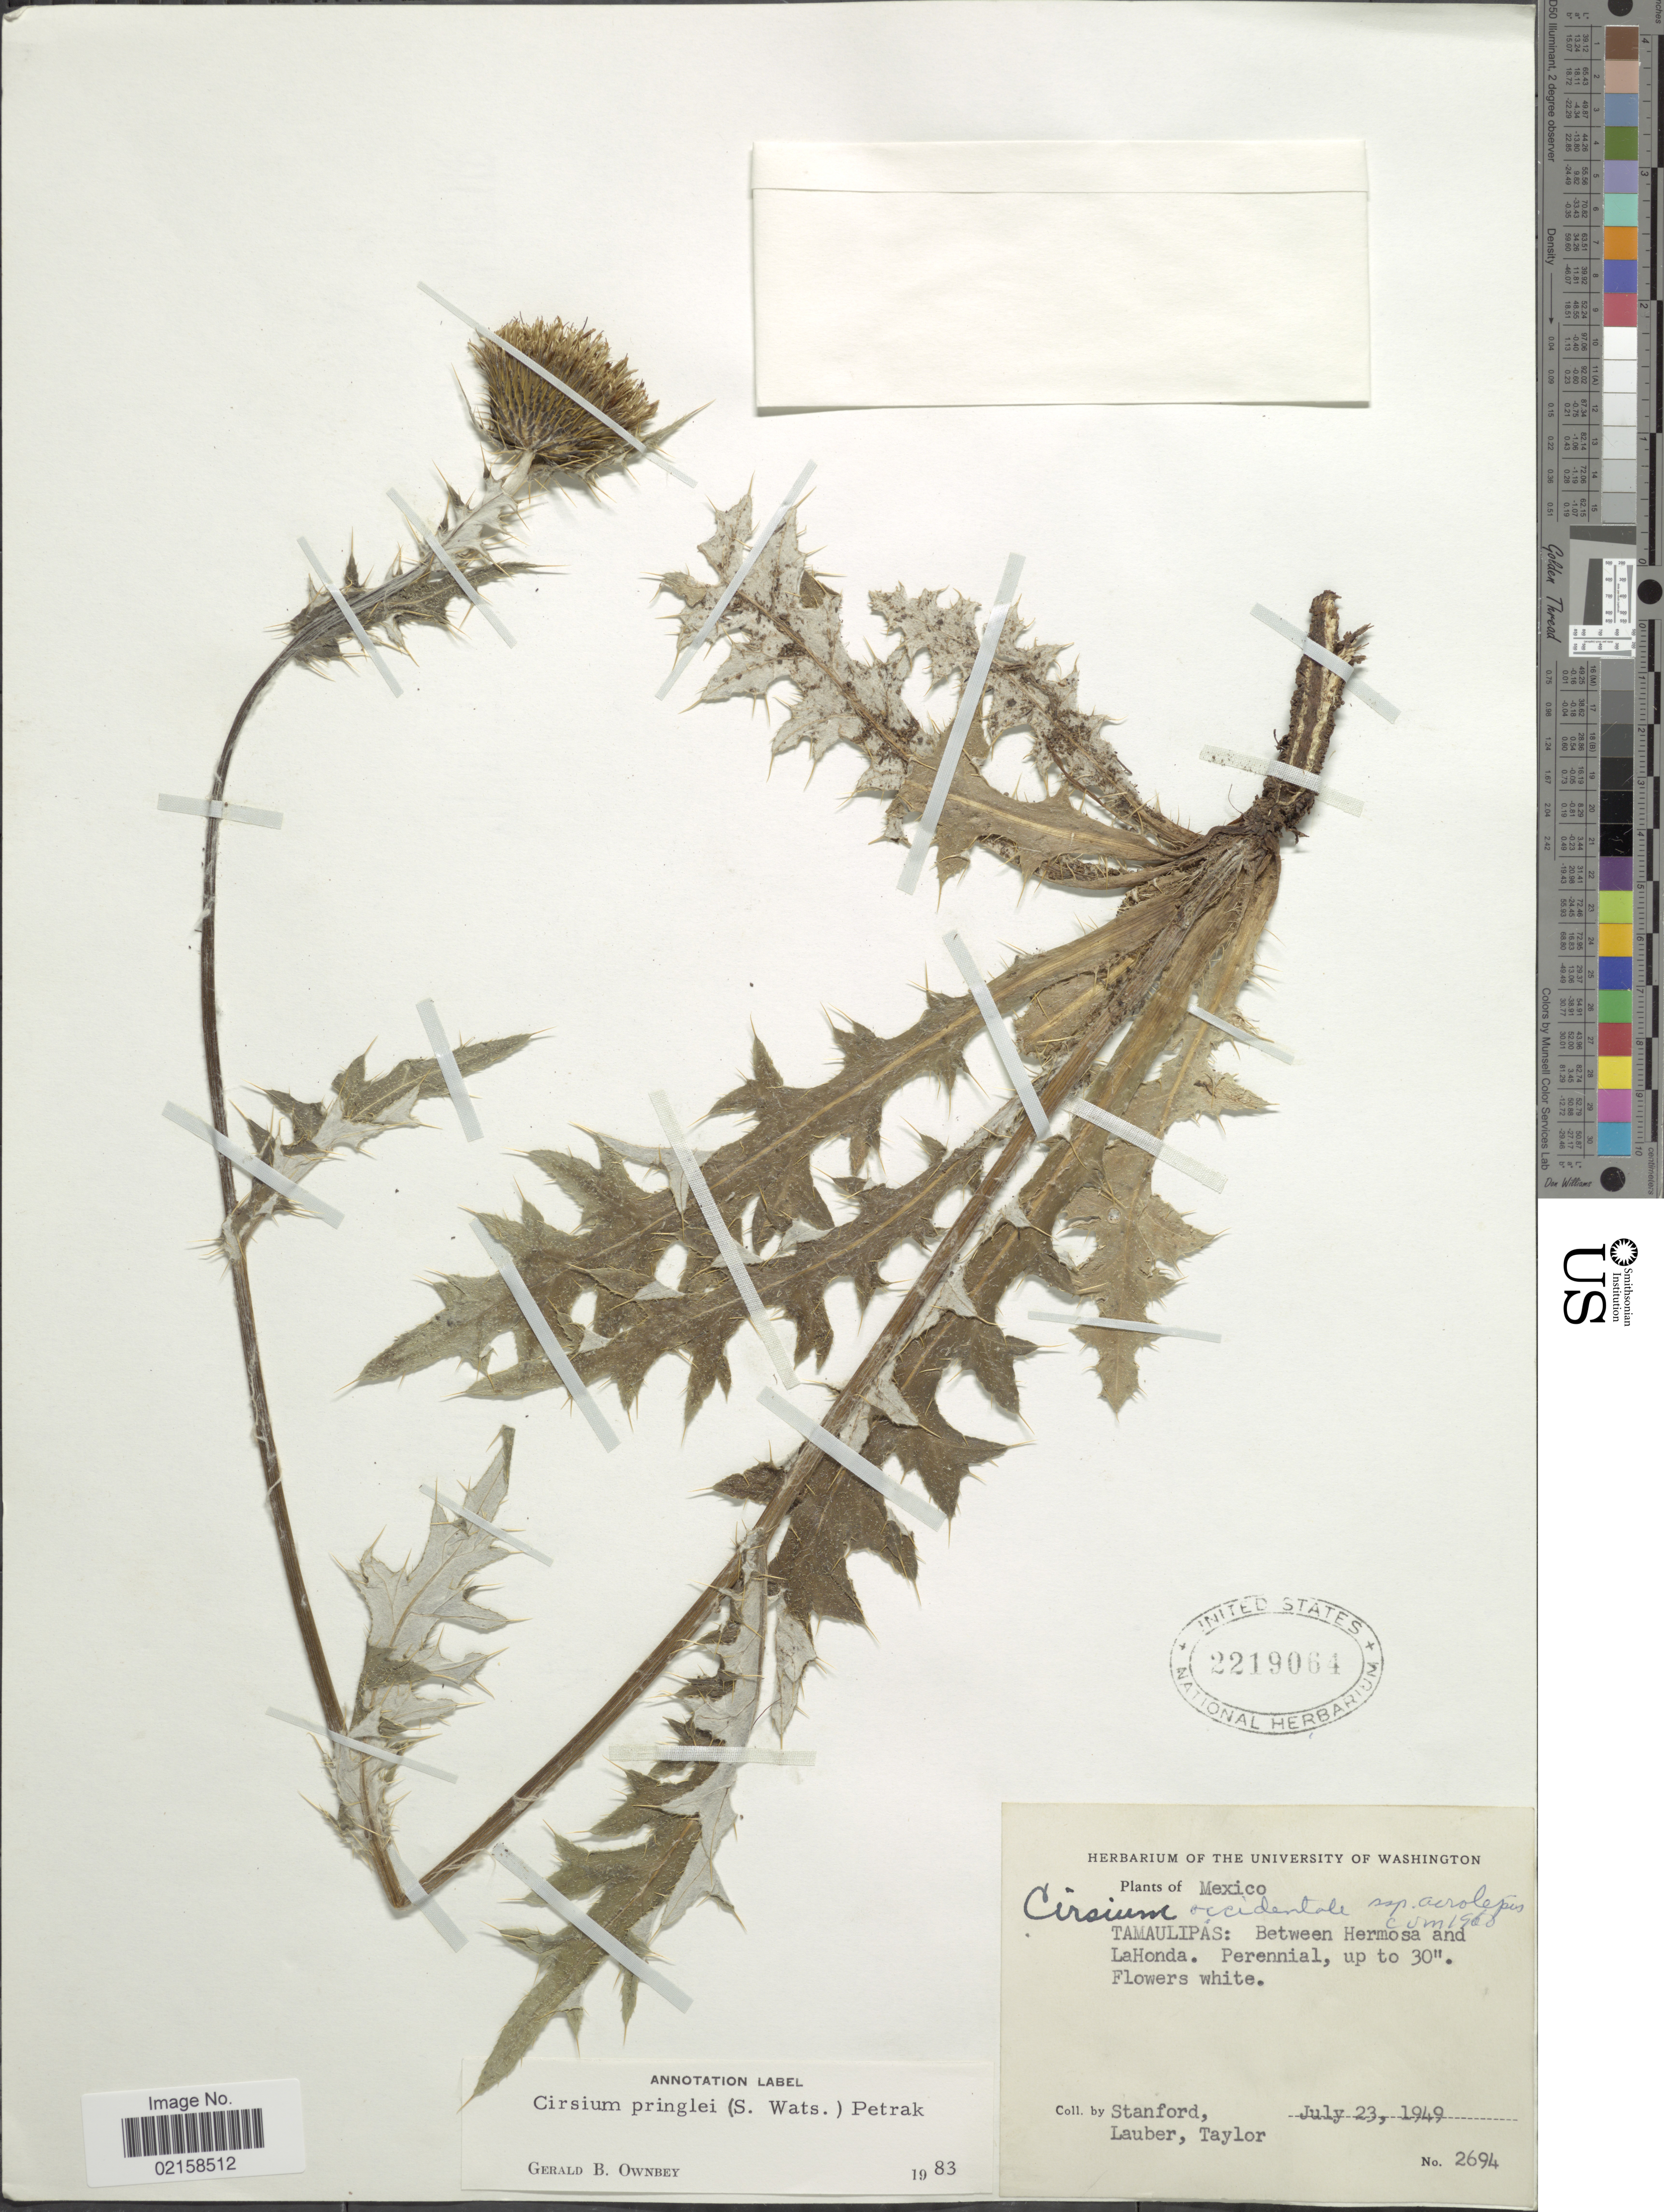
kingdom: Plantae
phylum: Tracheophyta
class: Magnoliopsida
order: Asterales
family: Asteraceae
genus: Cirsium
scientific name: Cirsium pringlei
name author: (S. Watson) Petr.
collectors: -. Stanford, Lauber, -- & -- Taylor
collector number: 2694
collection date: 1949-07-23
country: Mexico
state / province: Tamaulipas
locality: Between Hermosa and LaHonda.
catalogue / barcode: US 2219064